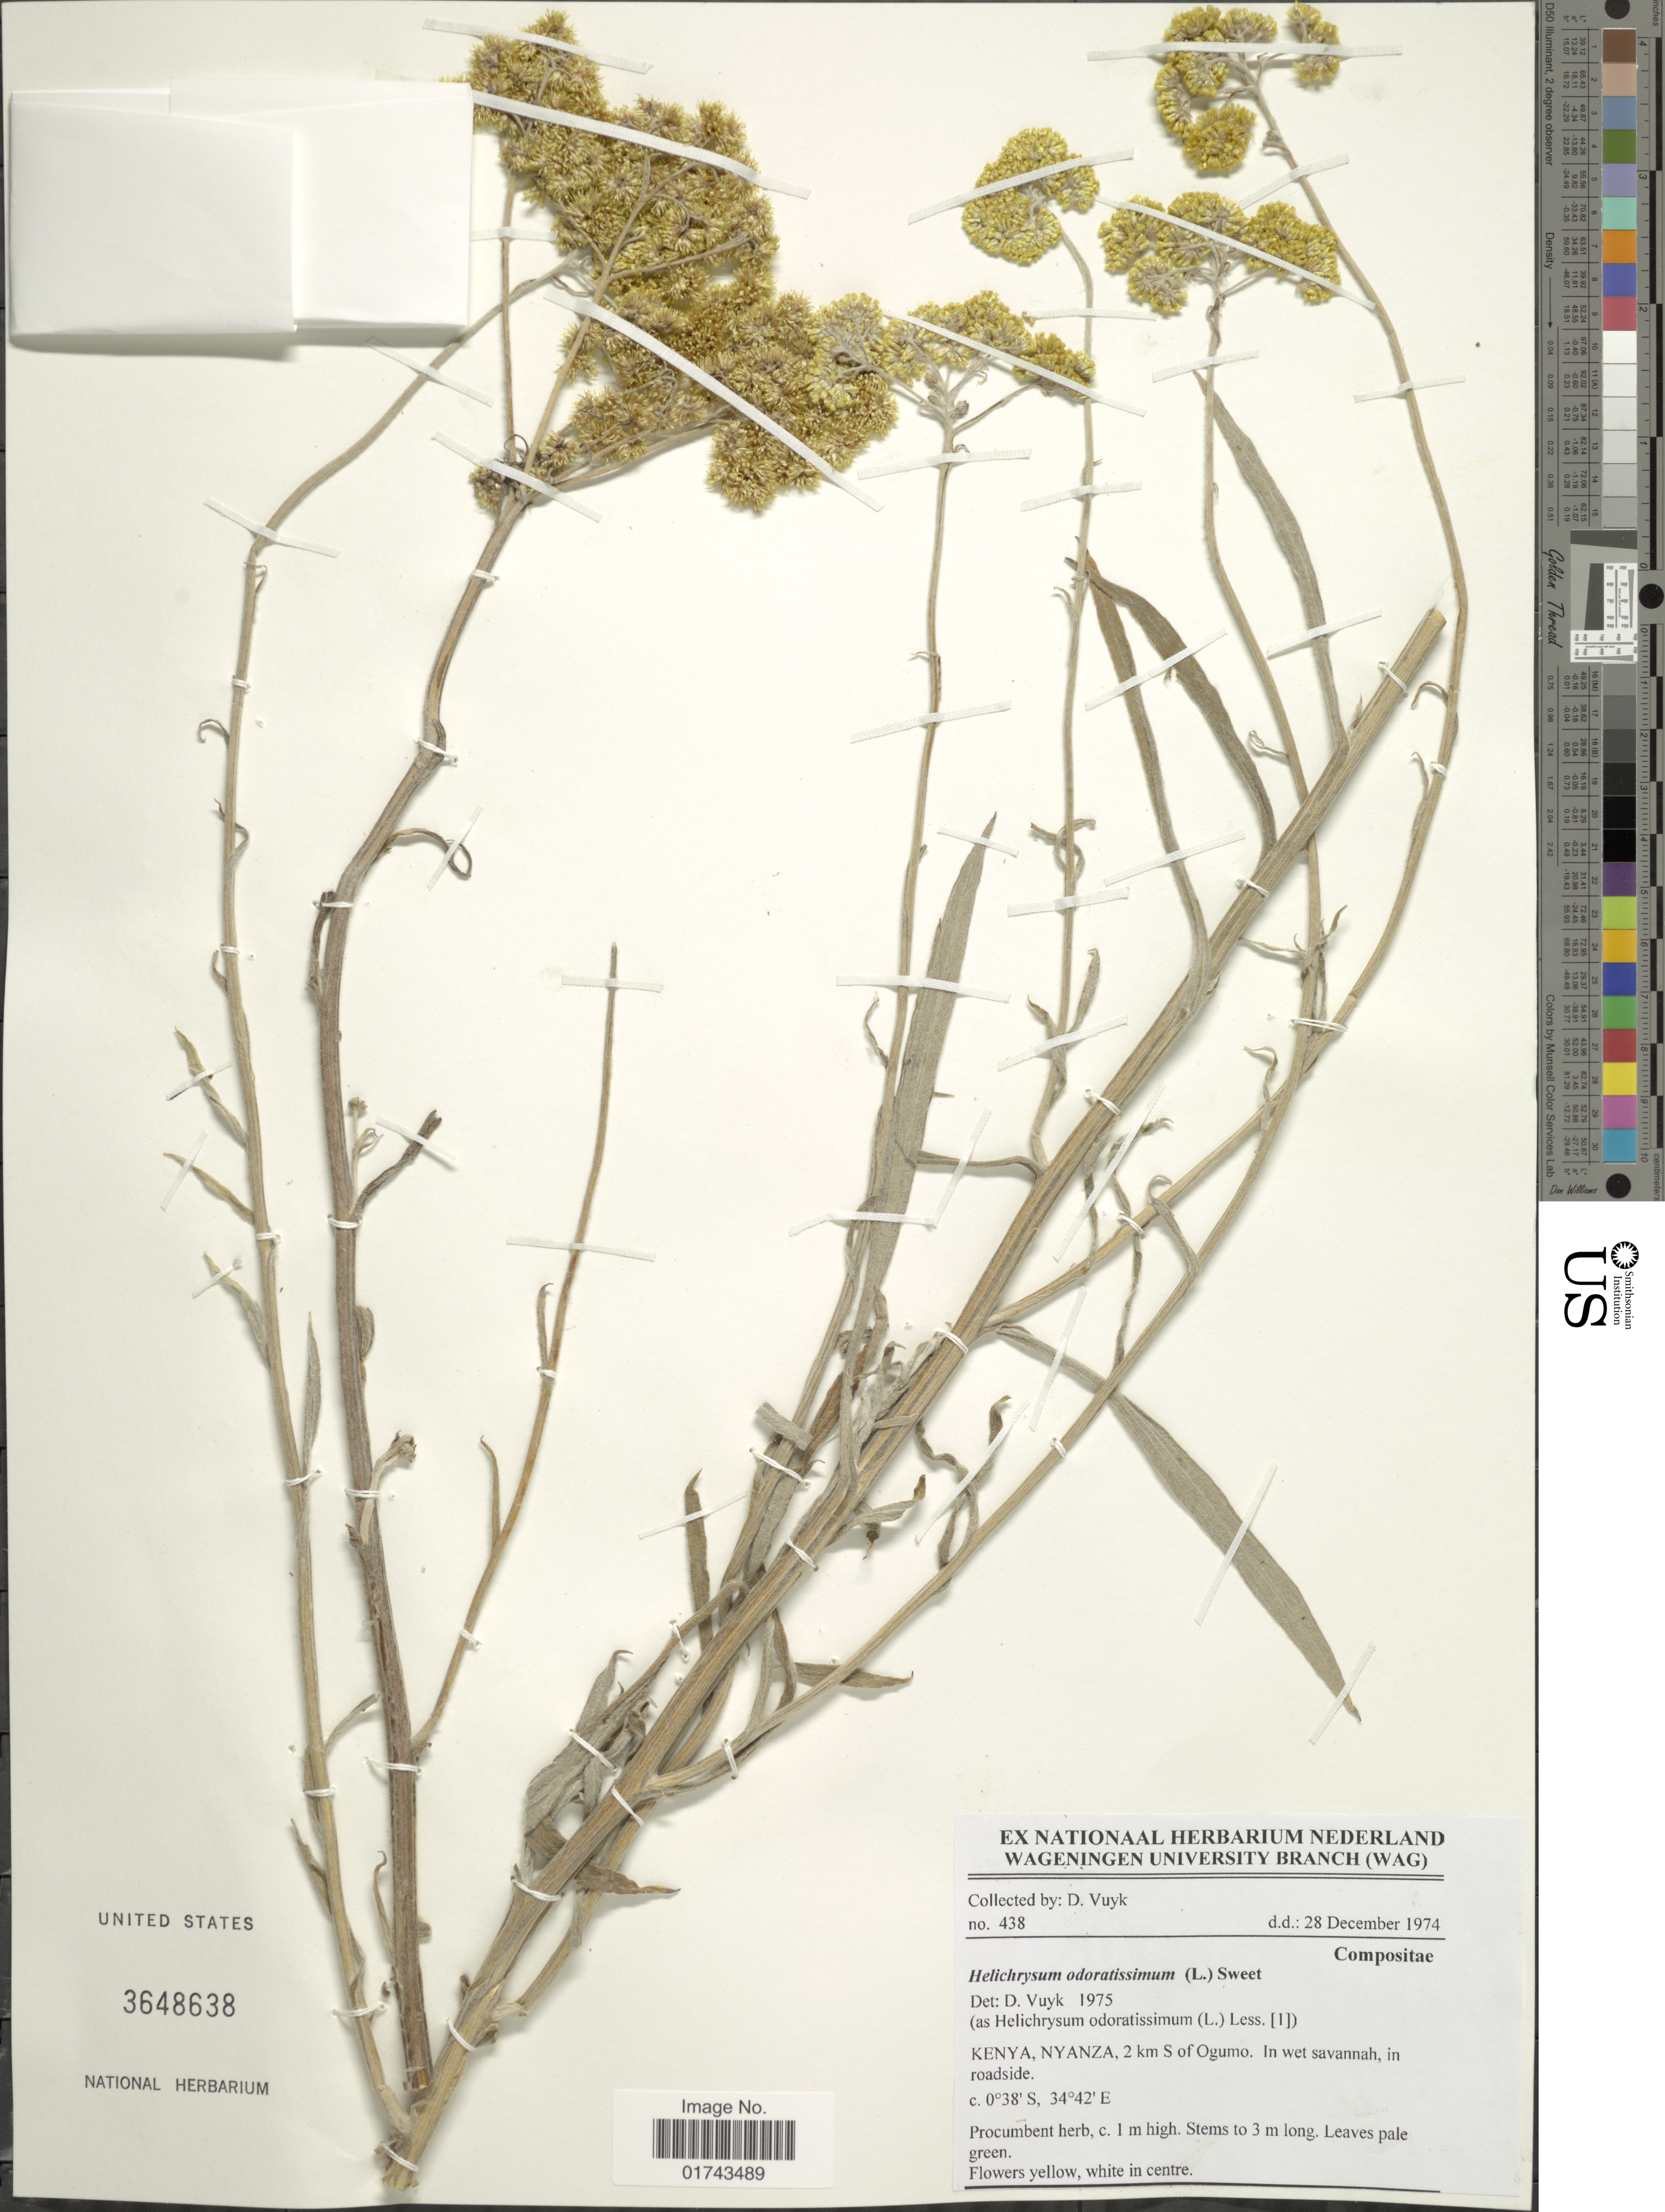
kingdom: Plantae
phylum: Tracheophyta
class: Magnoliopsida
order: Asterales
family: Asteraceae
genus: Helichrysum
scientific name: Helichrysum odoratissimum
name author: (L.) Sweet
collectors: D. Vuyk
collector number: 438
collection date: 1974-12-28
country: Kenya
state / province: Kisii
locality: Kenya, Nyanza, 2 km S of Ogumo, In wet savannah in roadside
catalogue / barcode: US 3648638